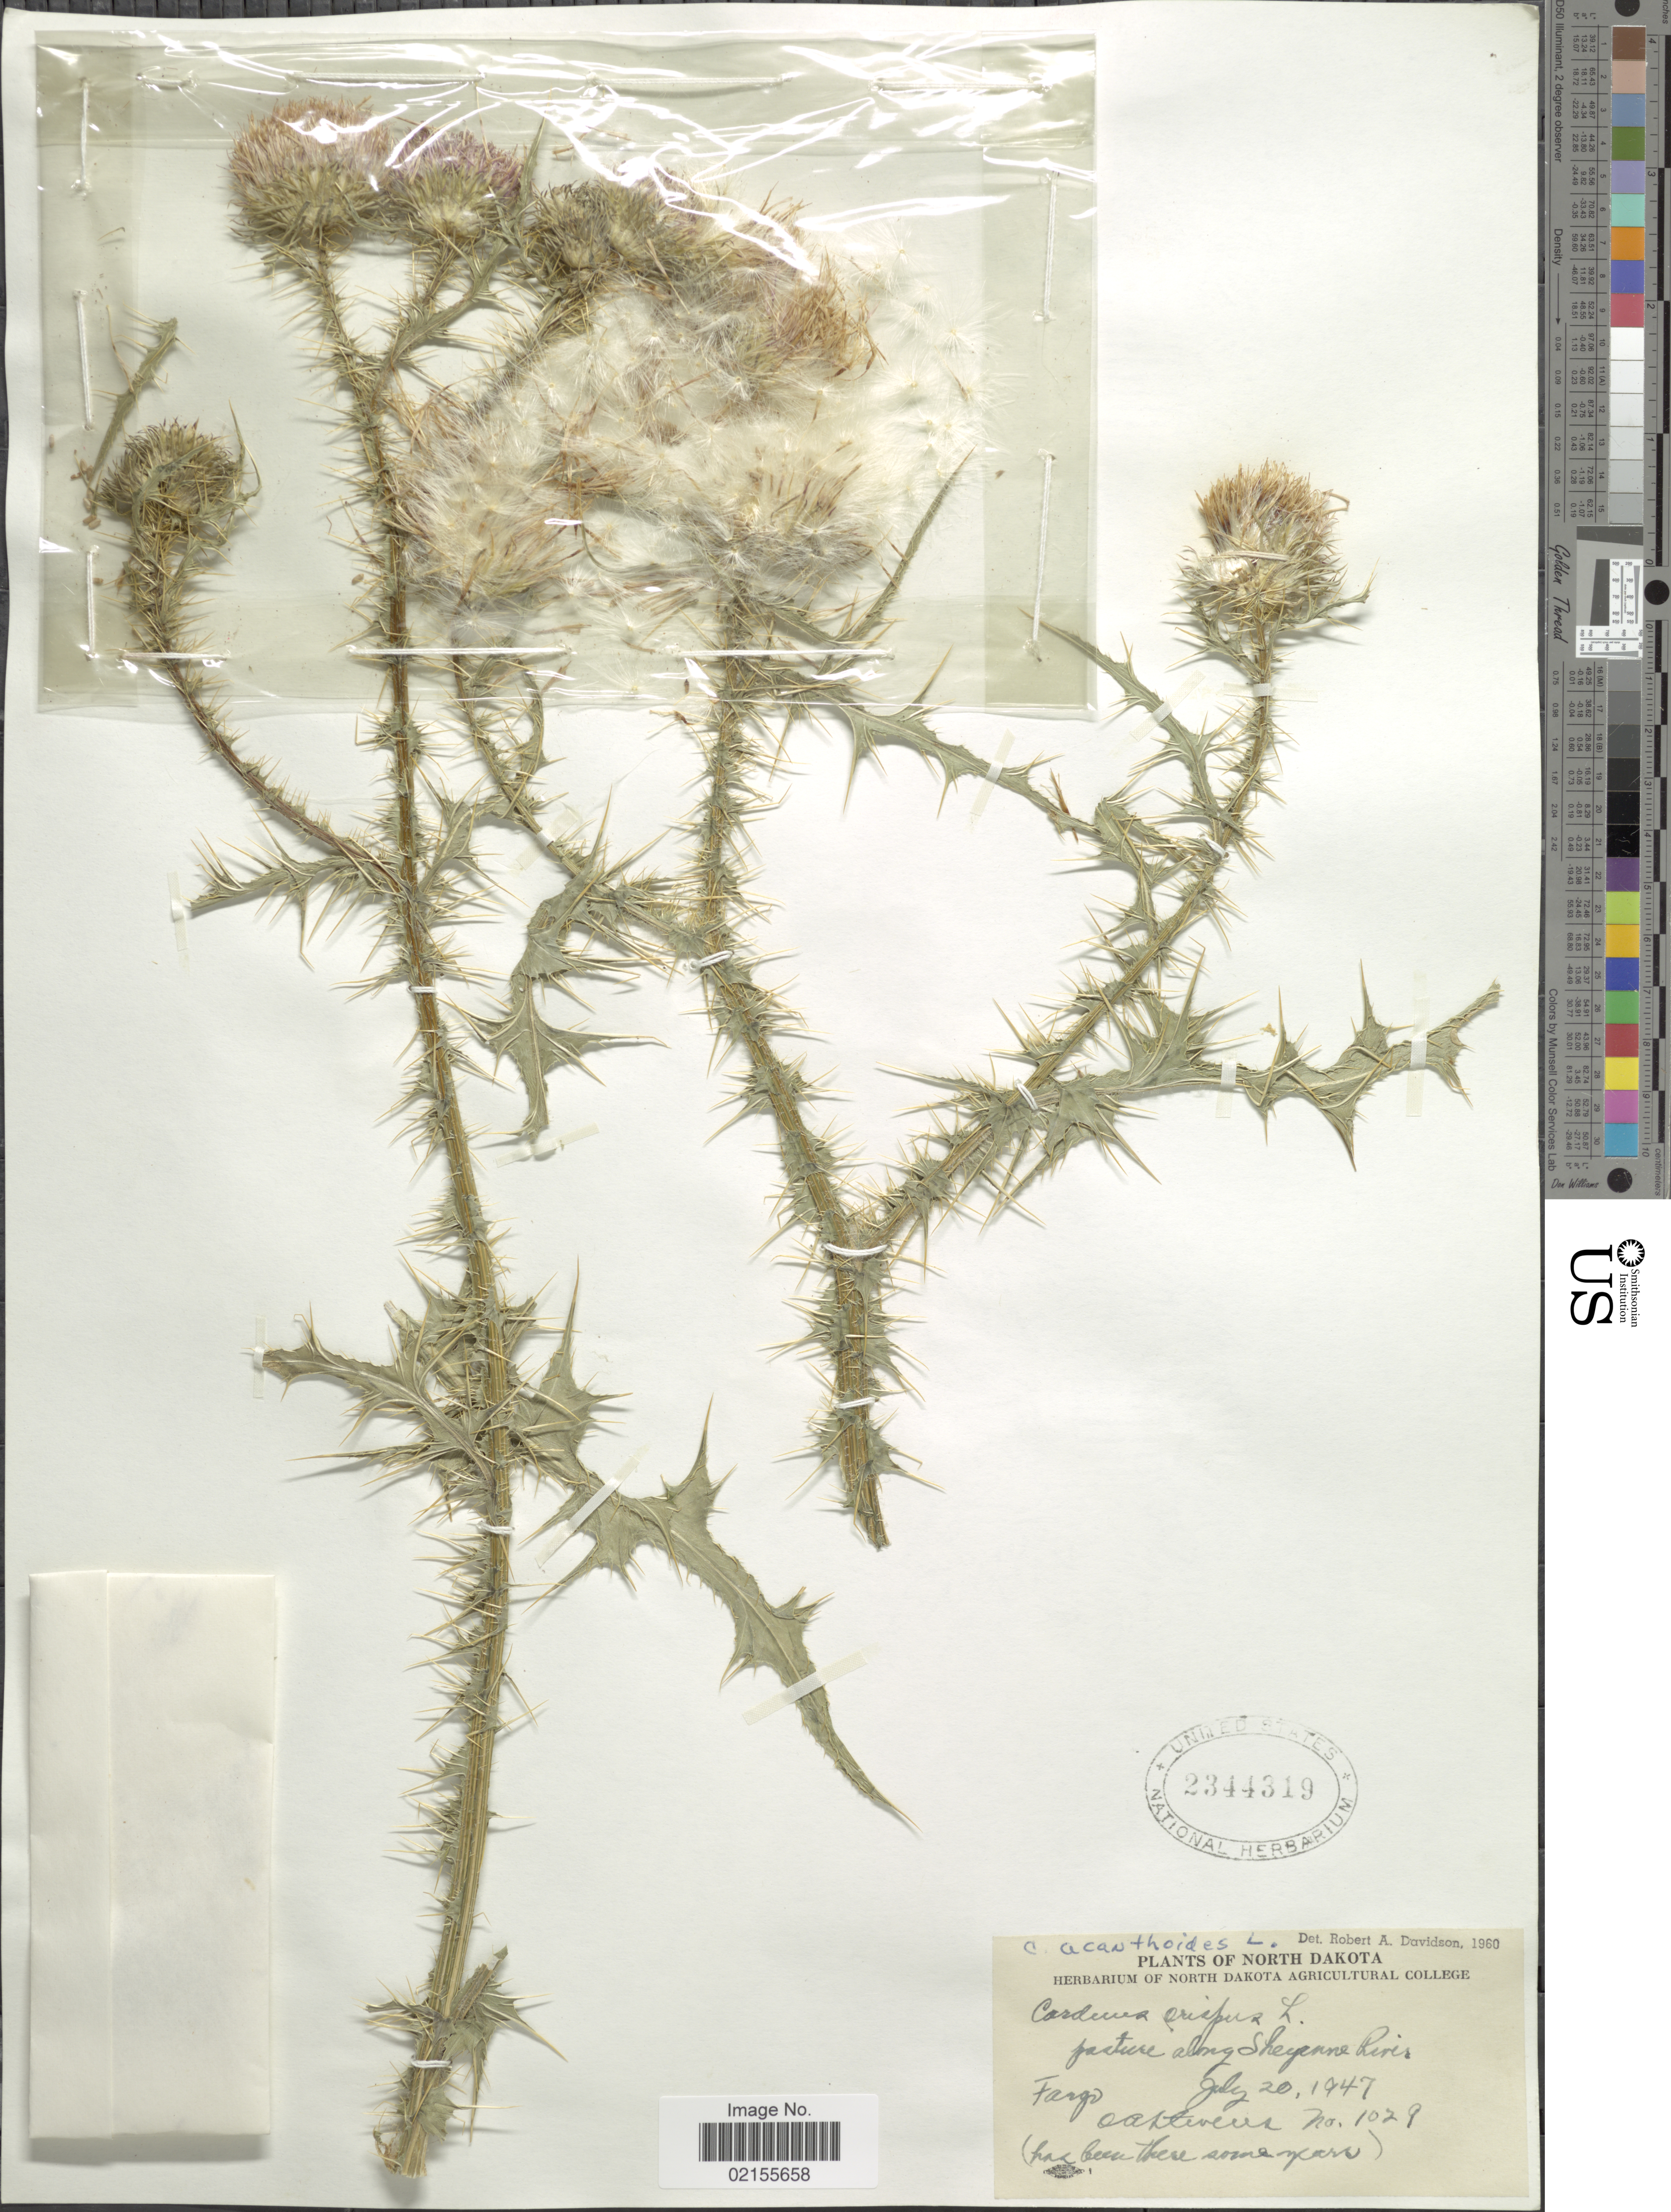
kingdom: Plantae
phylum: Tracheophyta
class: Magnoliopsida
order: Asterales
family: Asteraceae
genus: Carduus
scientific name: Carduus acanthoides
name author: L.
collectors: O. A. Stevens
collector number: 1029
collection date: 1947-07-20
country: United States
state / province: North Dakota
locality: Pasture along Sheyenne River, Fargo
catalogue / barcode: US 2344319